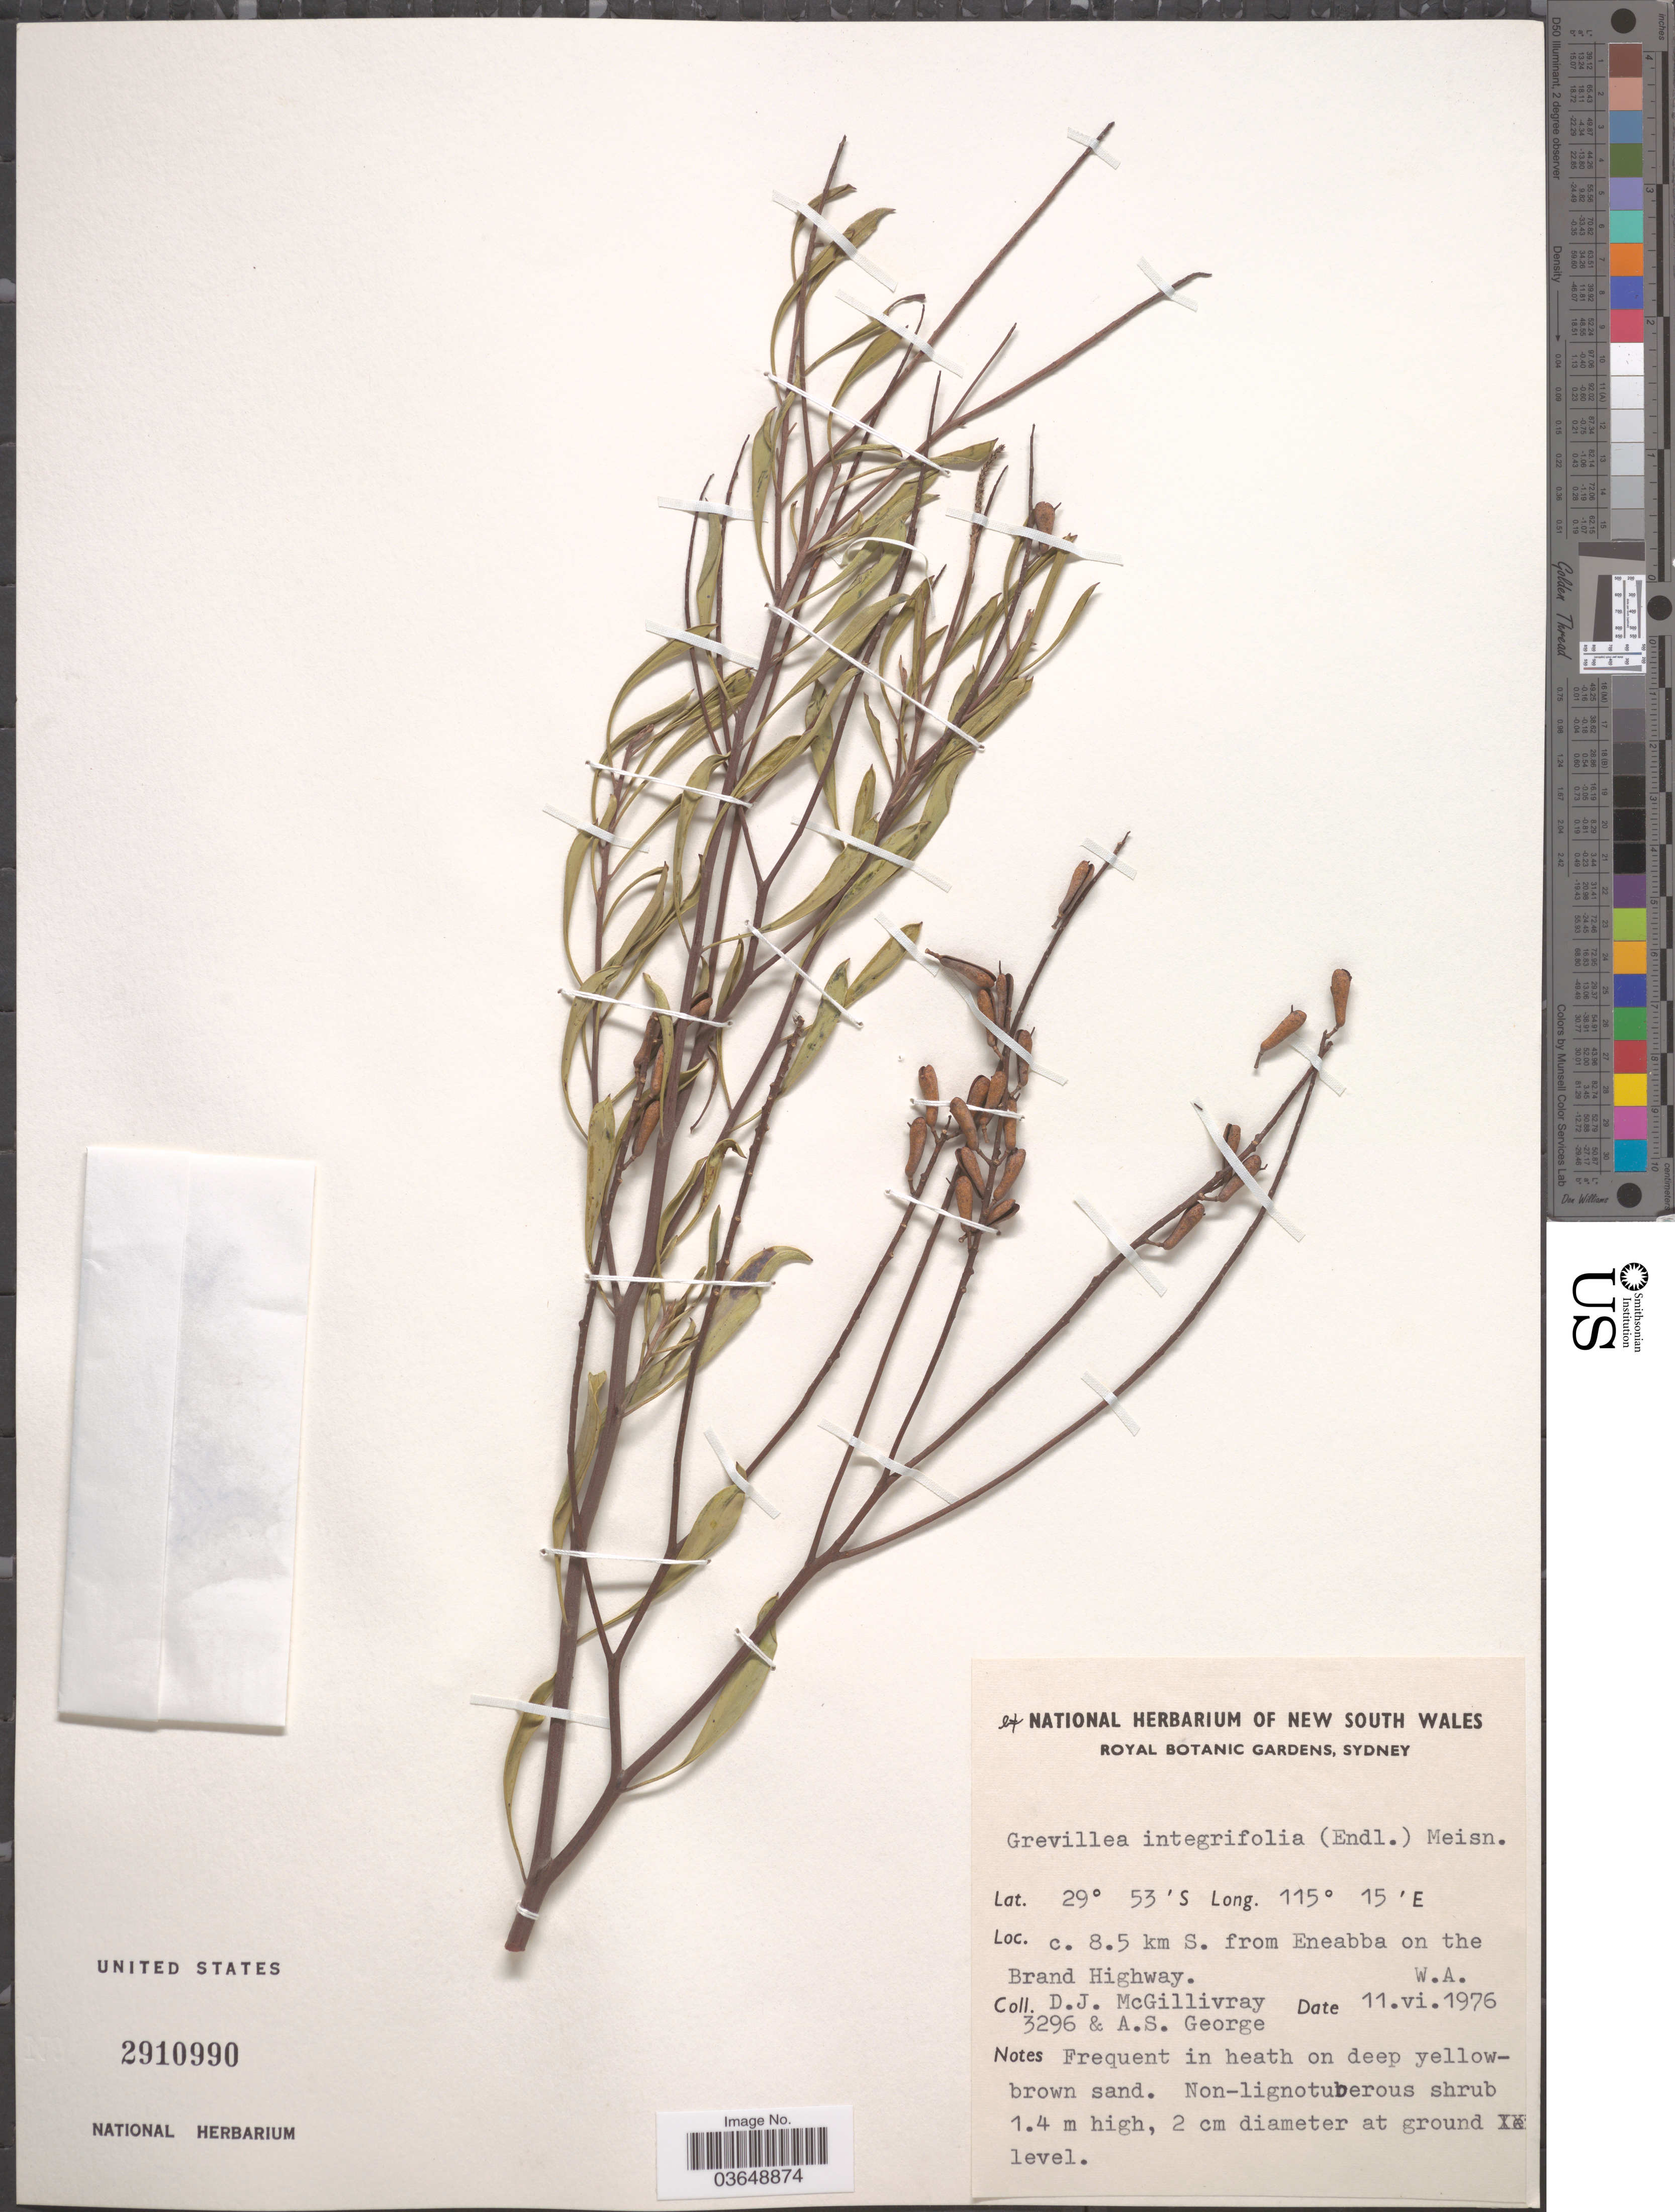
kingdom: Plantae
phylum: Tracheophyta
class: Magnoliopsida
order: Proteales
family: Proteaceae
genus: Grevillea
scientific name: Grevillea integrifolia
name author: Meisn.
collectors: D. J. McGillivray & A. S. George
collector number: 3296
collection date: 1976-06-11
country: Australia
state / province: Western Australia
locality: C. 8.5 km S. from Eneabbe on the Brand Highway.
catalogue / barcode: US 2910990